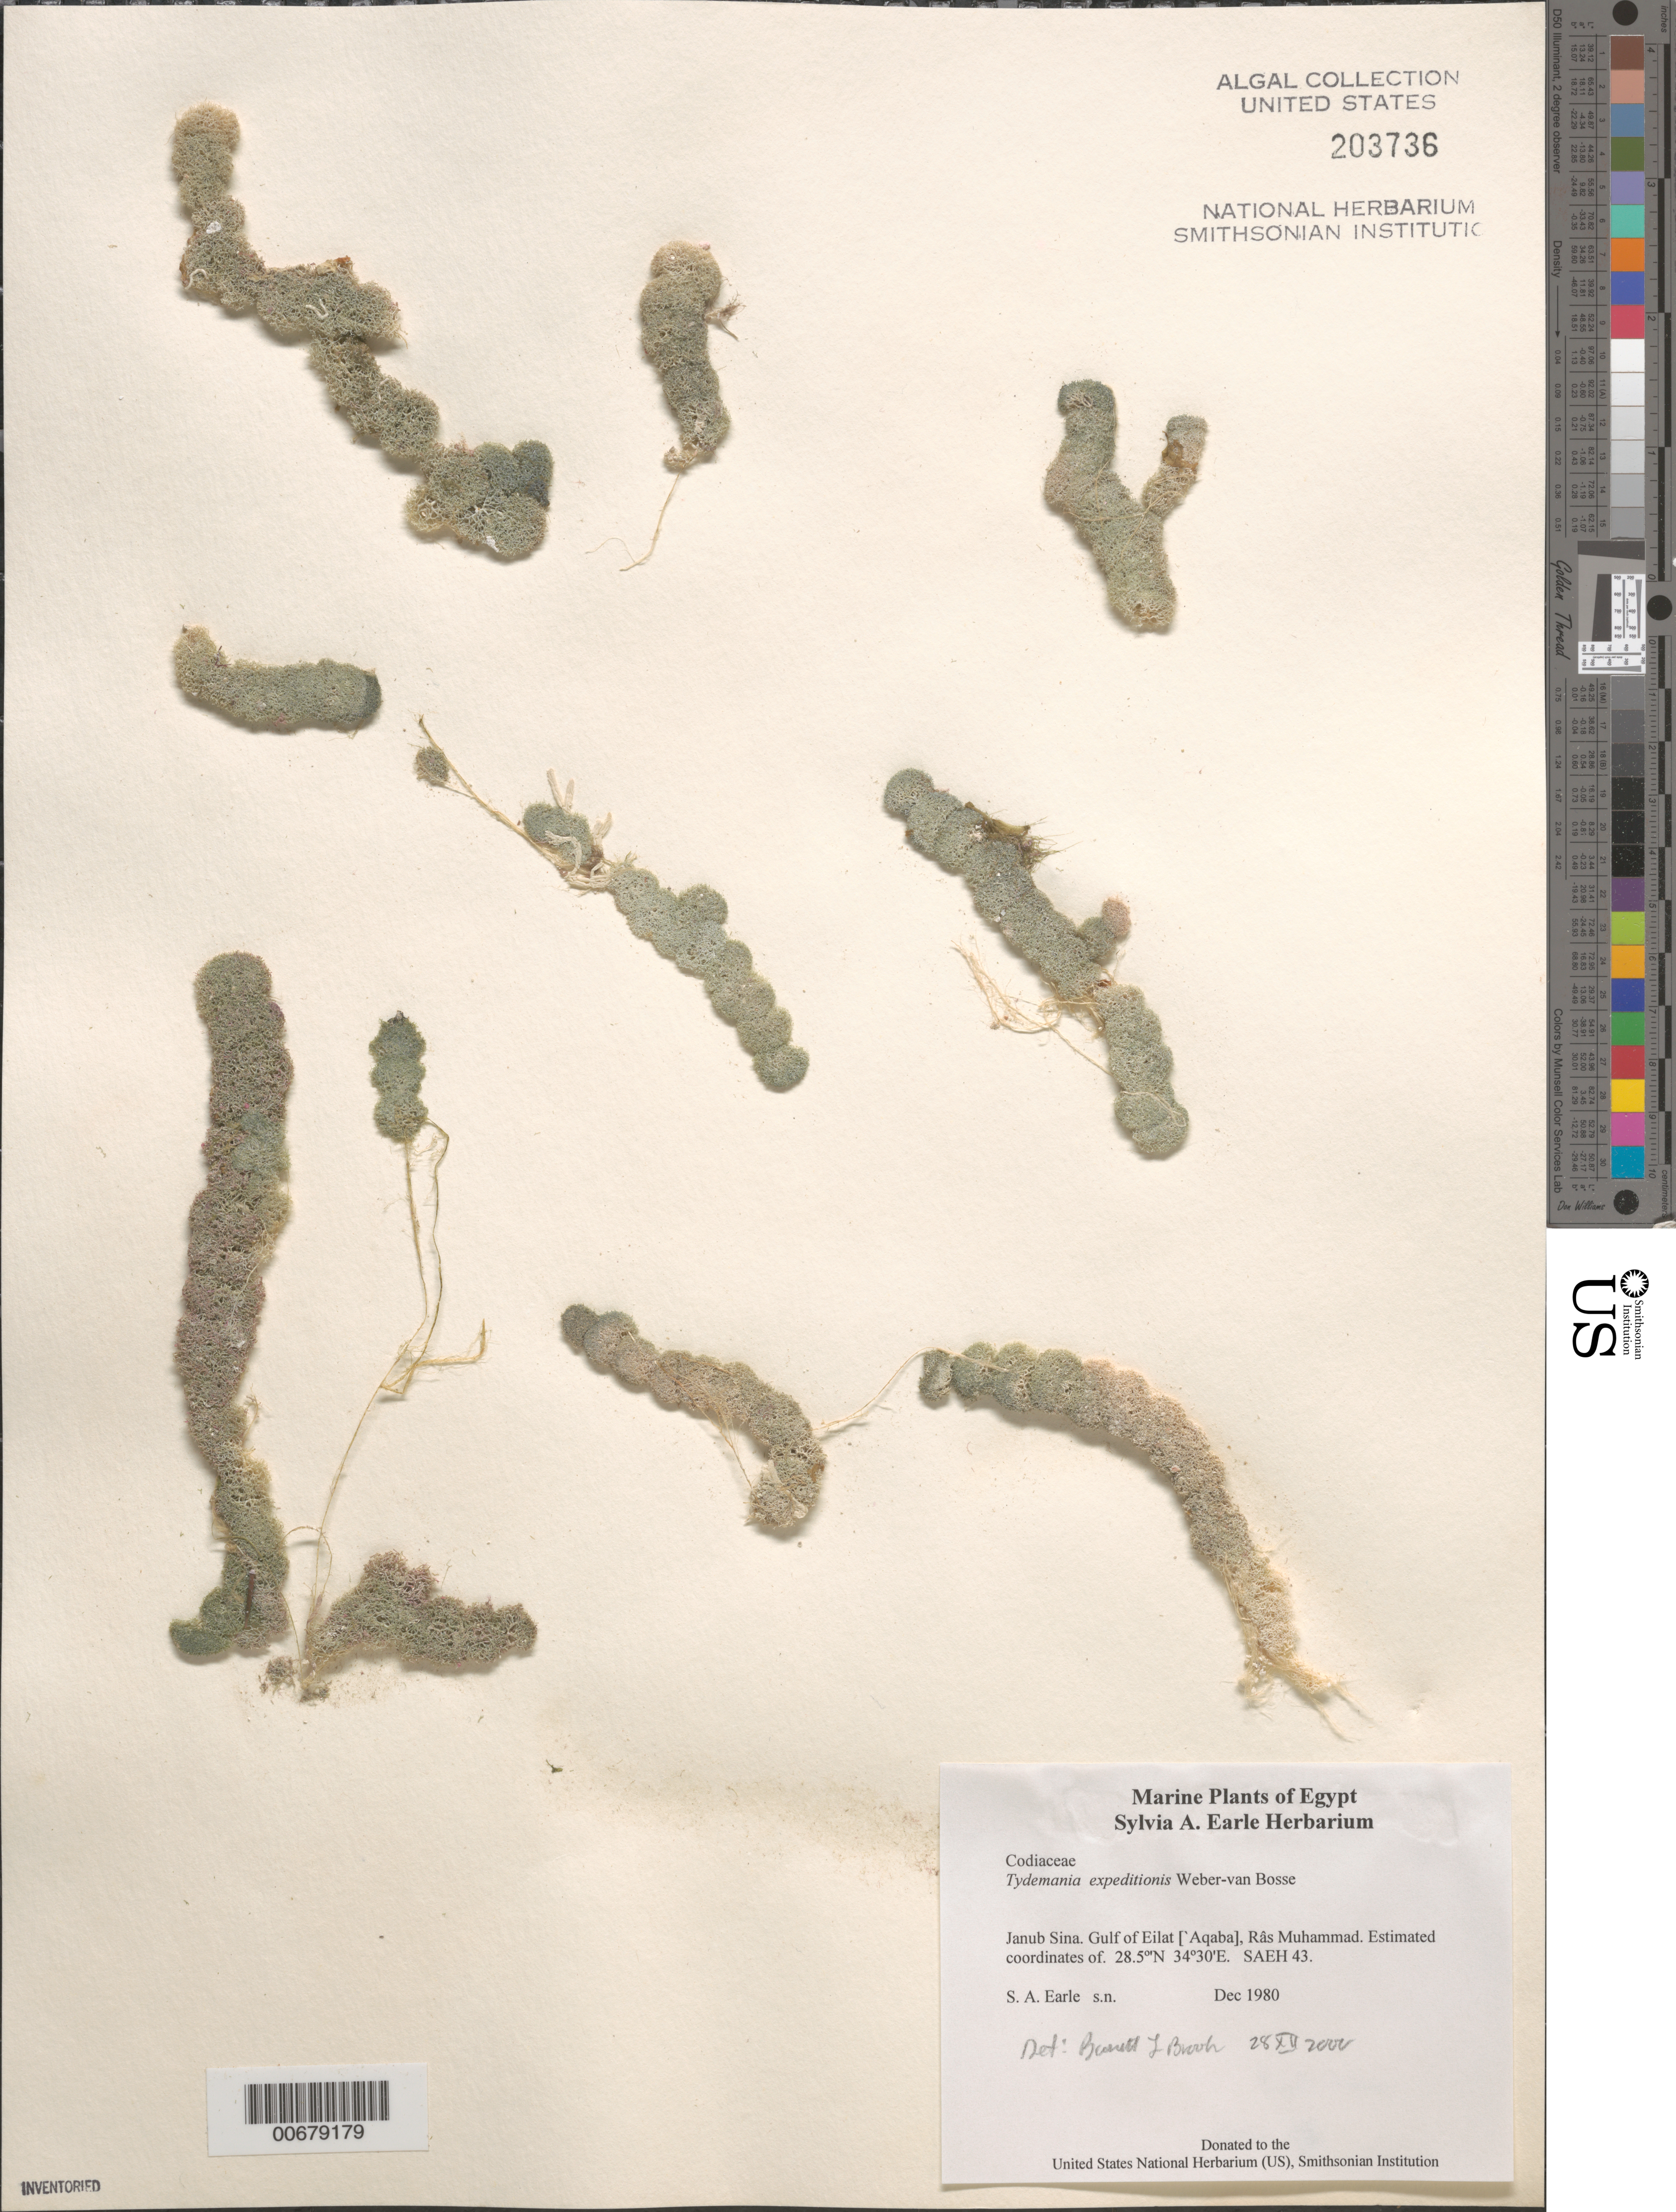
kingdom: Plantae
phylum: Chlorophyta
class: Ulvophyceae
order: Bryopsidales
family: Udoteaceae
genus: Tydemania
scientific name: Tydemania expeditionis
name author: Weber Bosse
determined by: Brooks, B. L., (BOT), Smithsonian Institution - National Museum of Natural History (UNITED STATES)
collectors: S. A. Earle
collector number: SAEH 43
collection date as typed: Dec 1980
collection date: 1980-12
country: Egypt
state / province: Janub Sina'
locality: Janub Sina, Gulf of Aqaba (Gulf of Eilat), Ras Muhammad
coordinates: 28.5 N, 34 30' E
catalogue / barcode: US 203736